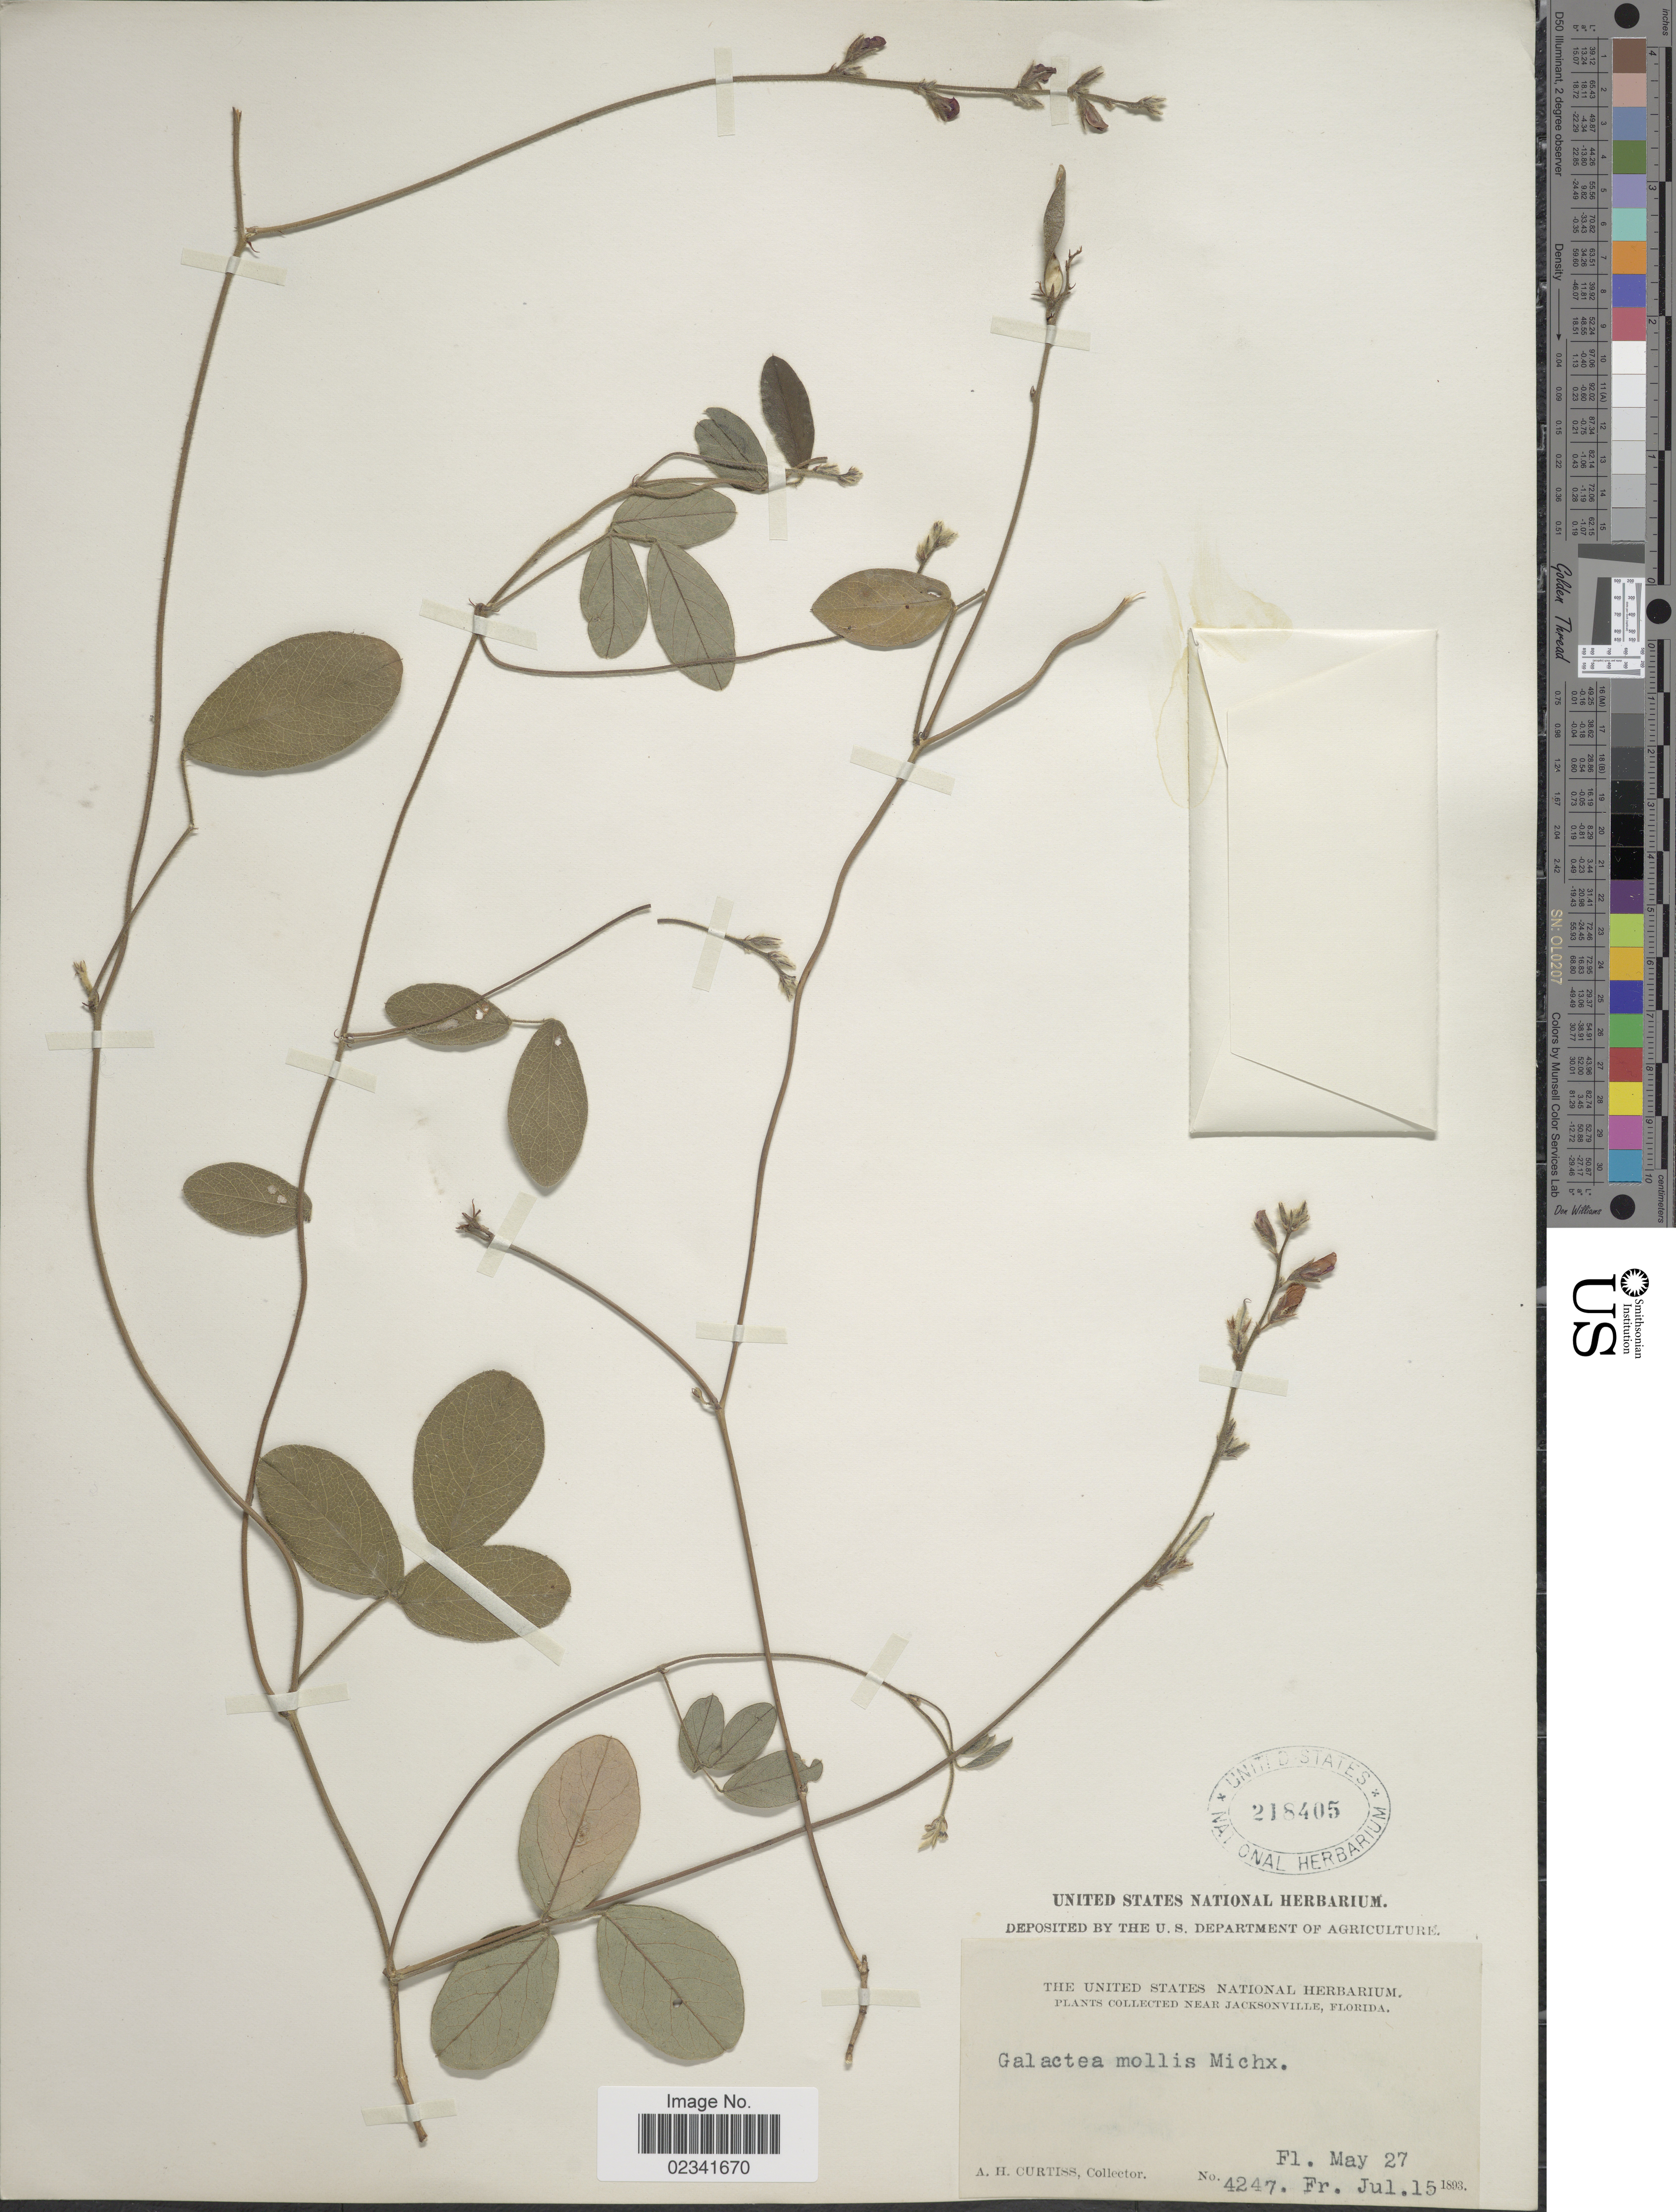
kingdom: Plantae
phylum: Tracheophyta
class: Magnoliopsida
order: Fabales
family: Fabaceae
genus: Galactia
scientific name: Galactia mollis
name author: Michx.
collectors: A. H. Curtiss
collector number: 4247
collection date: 1893-07-15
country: United States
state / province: Florida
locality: Near Jacksonville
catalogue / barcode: US 218405